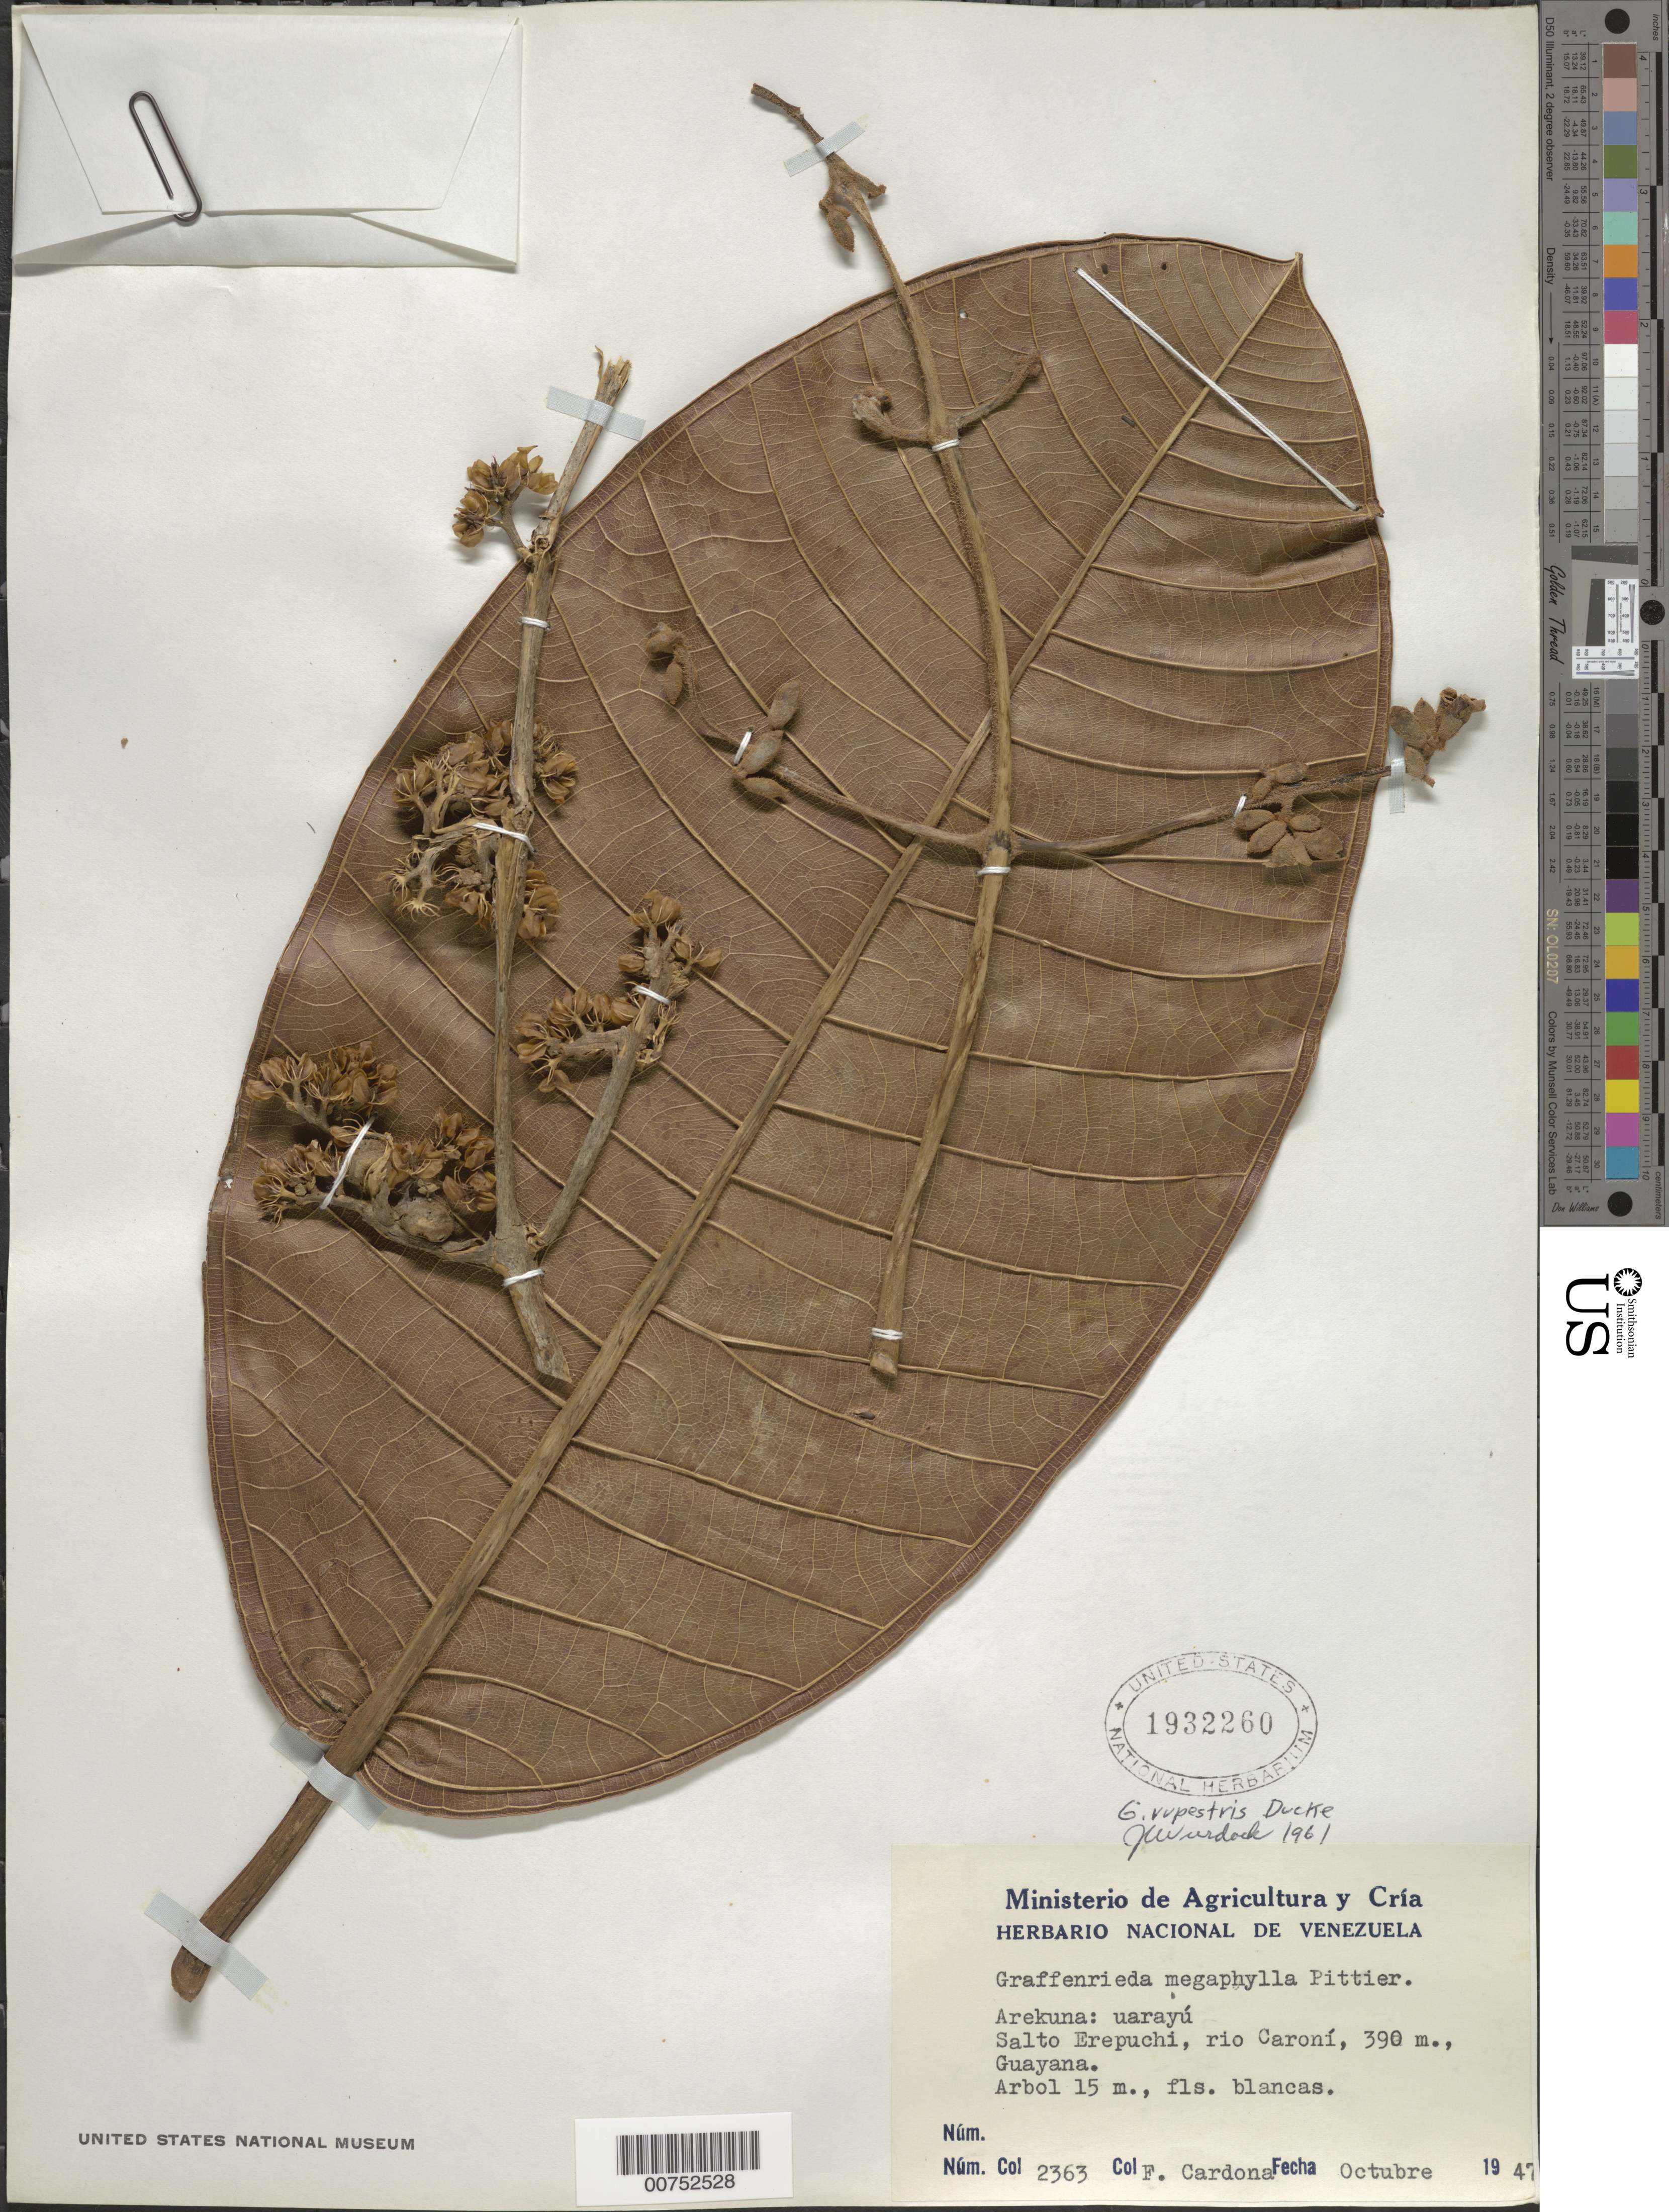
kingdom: Plantae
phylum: Tracheophyta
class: Magnoliopsida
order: Myrtales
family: Melastomataceae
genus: Graffenrieda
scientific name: Graffenrieda rupestris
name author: Ducke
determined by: Wurdack, John J., (US), US (UNITED STATES)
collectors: F. Cardona Puig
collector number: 2363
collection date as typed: Oct-47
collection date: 1947-10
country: Venezuela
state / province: Bolívar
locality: Salto Erepuchi, Río Caroní, Guayana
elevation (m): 390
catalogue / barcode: US 1932260